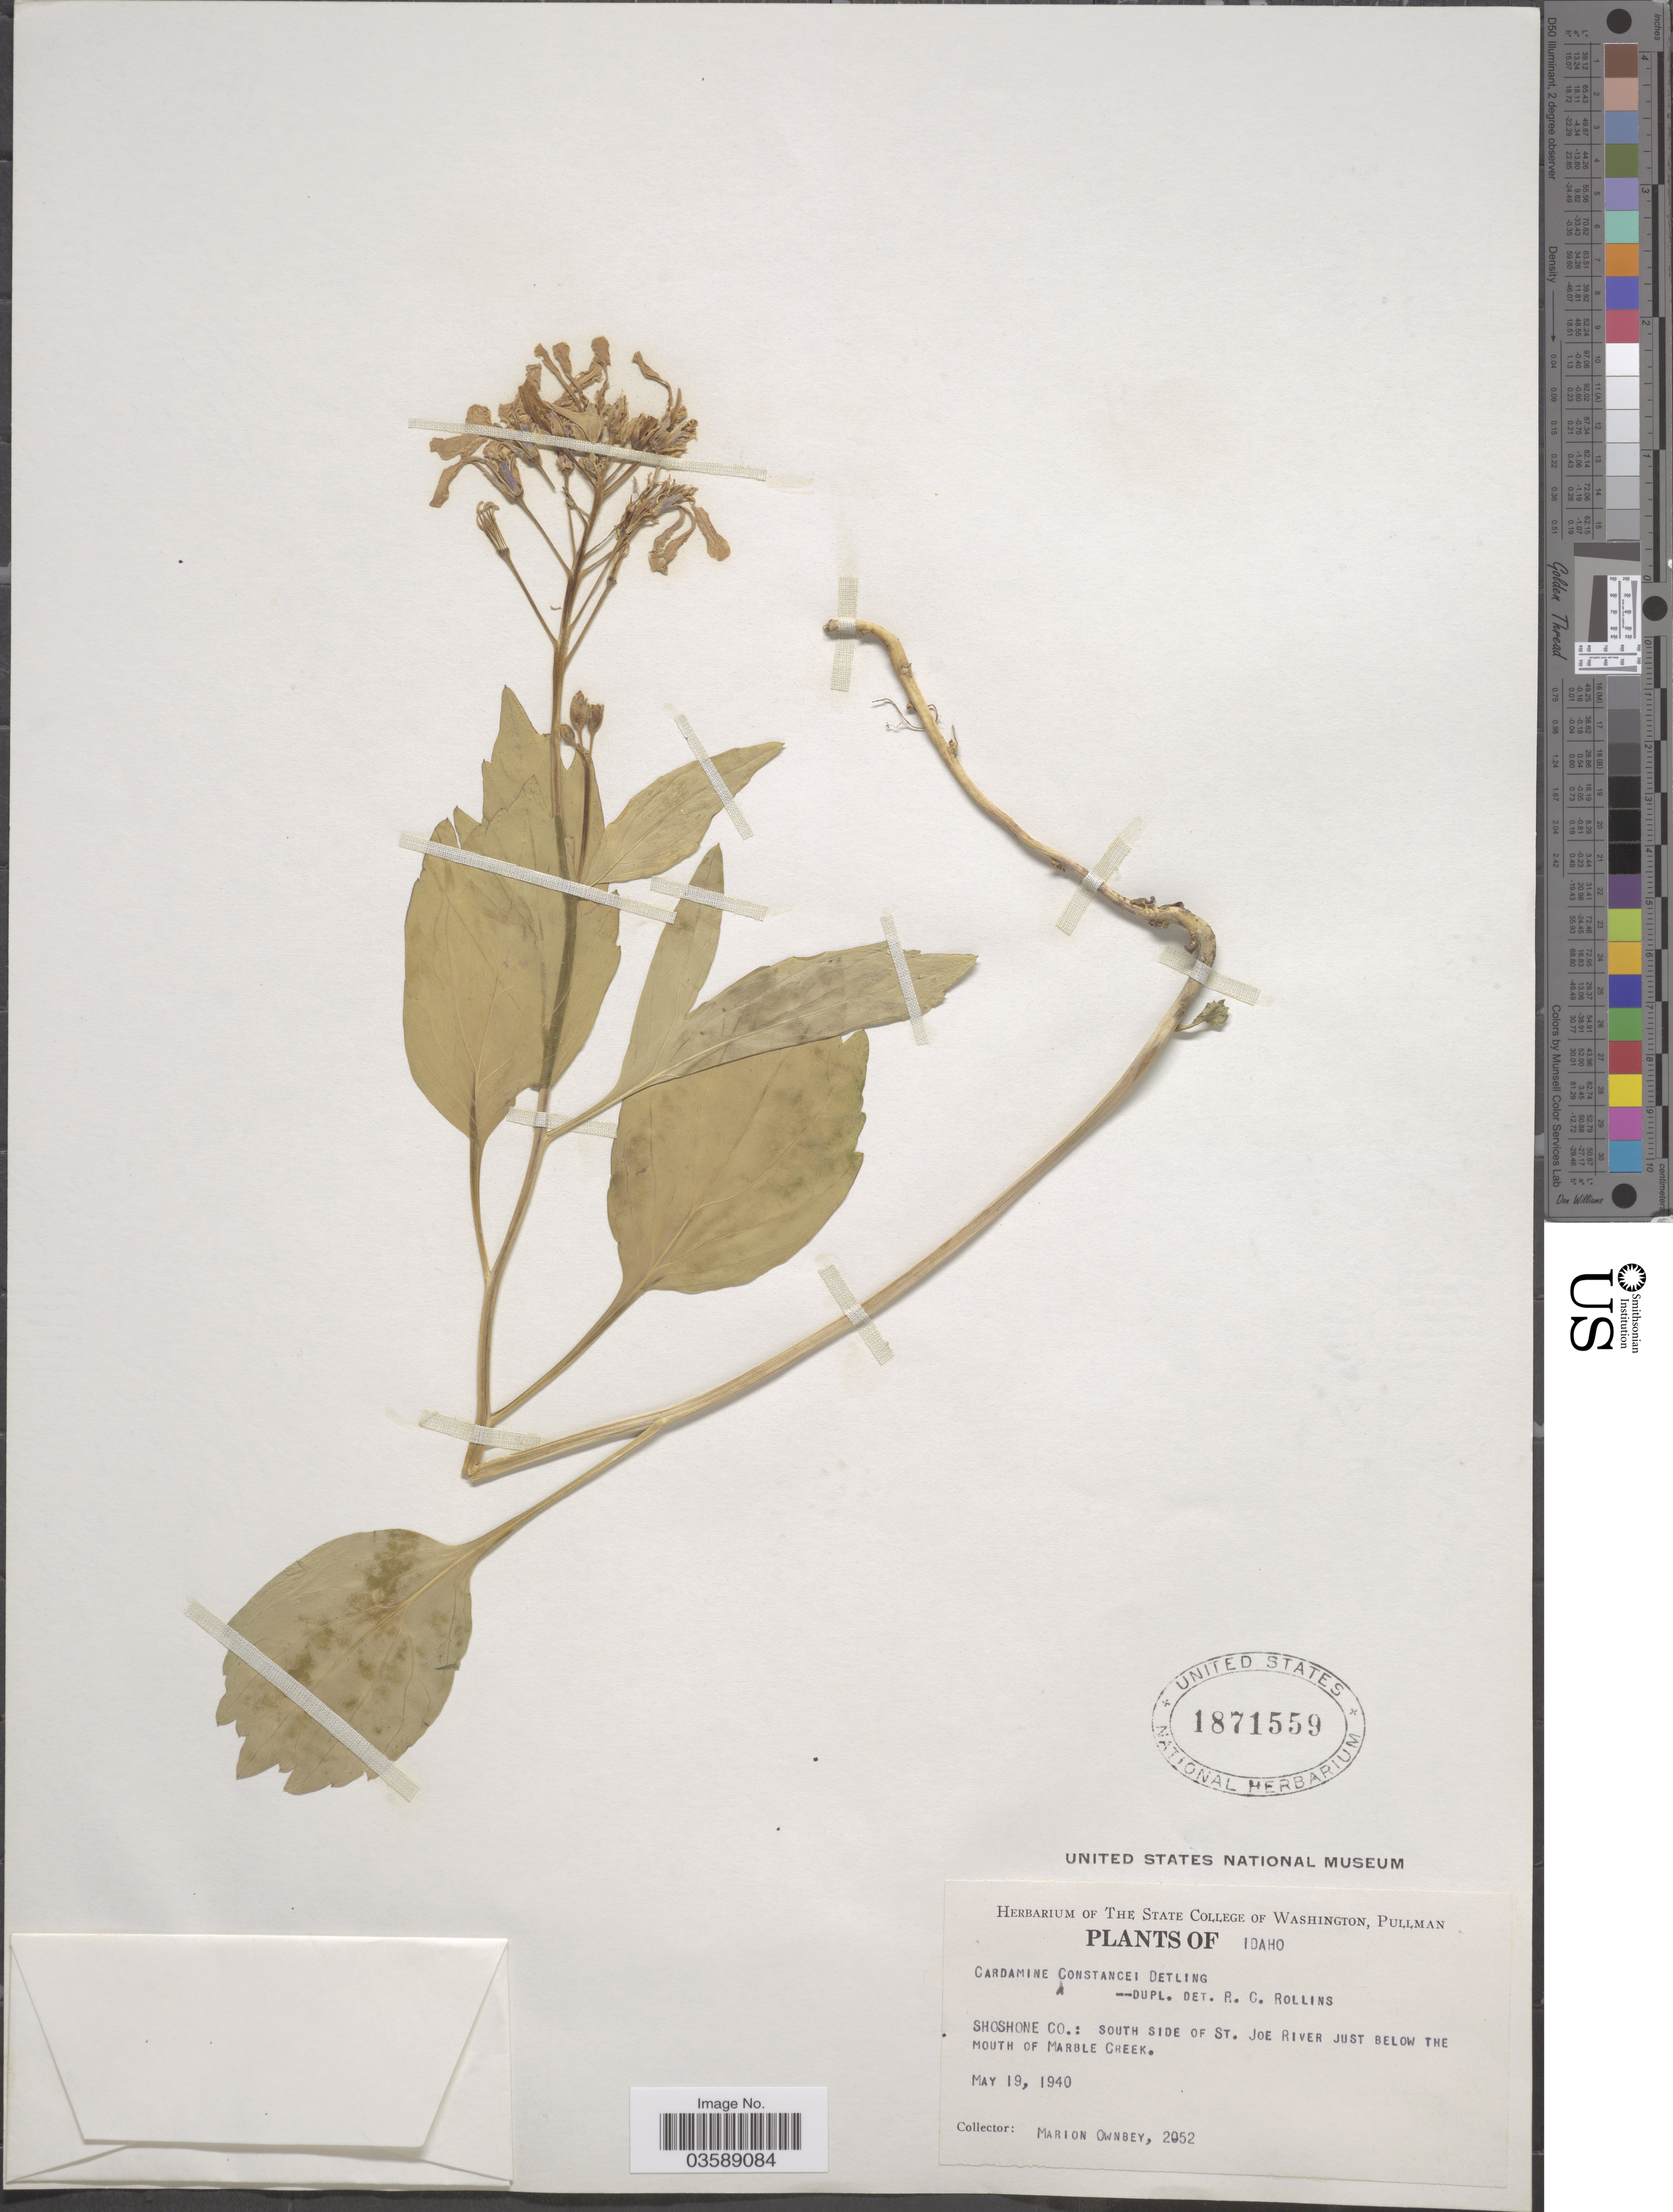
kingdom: Plantae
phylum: Tracheophyta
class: Magnoliopsida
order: Brassicales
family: Brassicaceae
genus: Cardamine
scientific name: Cardamine constancei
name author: Detling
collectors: F. M. Ownbey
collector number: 2052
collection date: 1940-05-19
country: United States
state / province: Idaho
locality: Shoshone Co.: south side of St. Joe River just below the mouth of Marble Creek.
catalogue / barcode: US 1871559